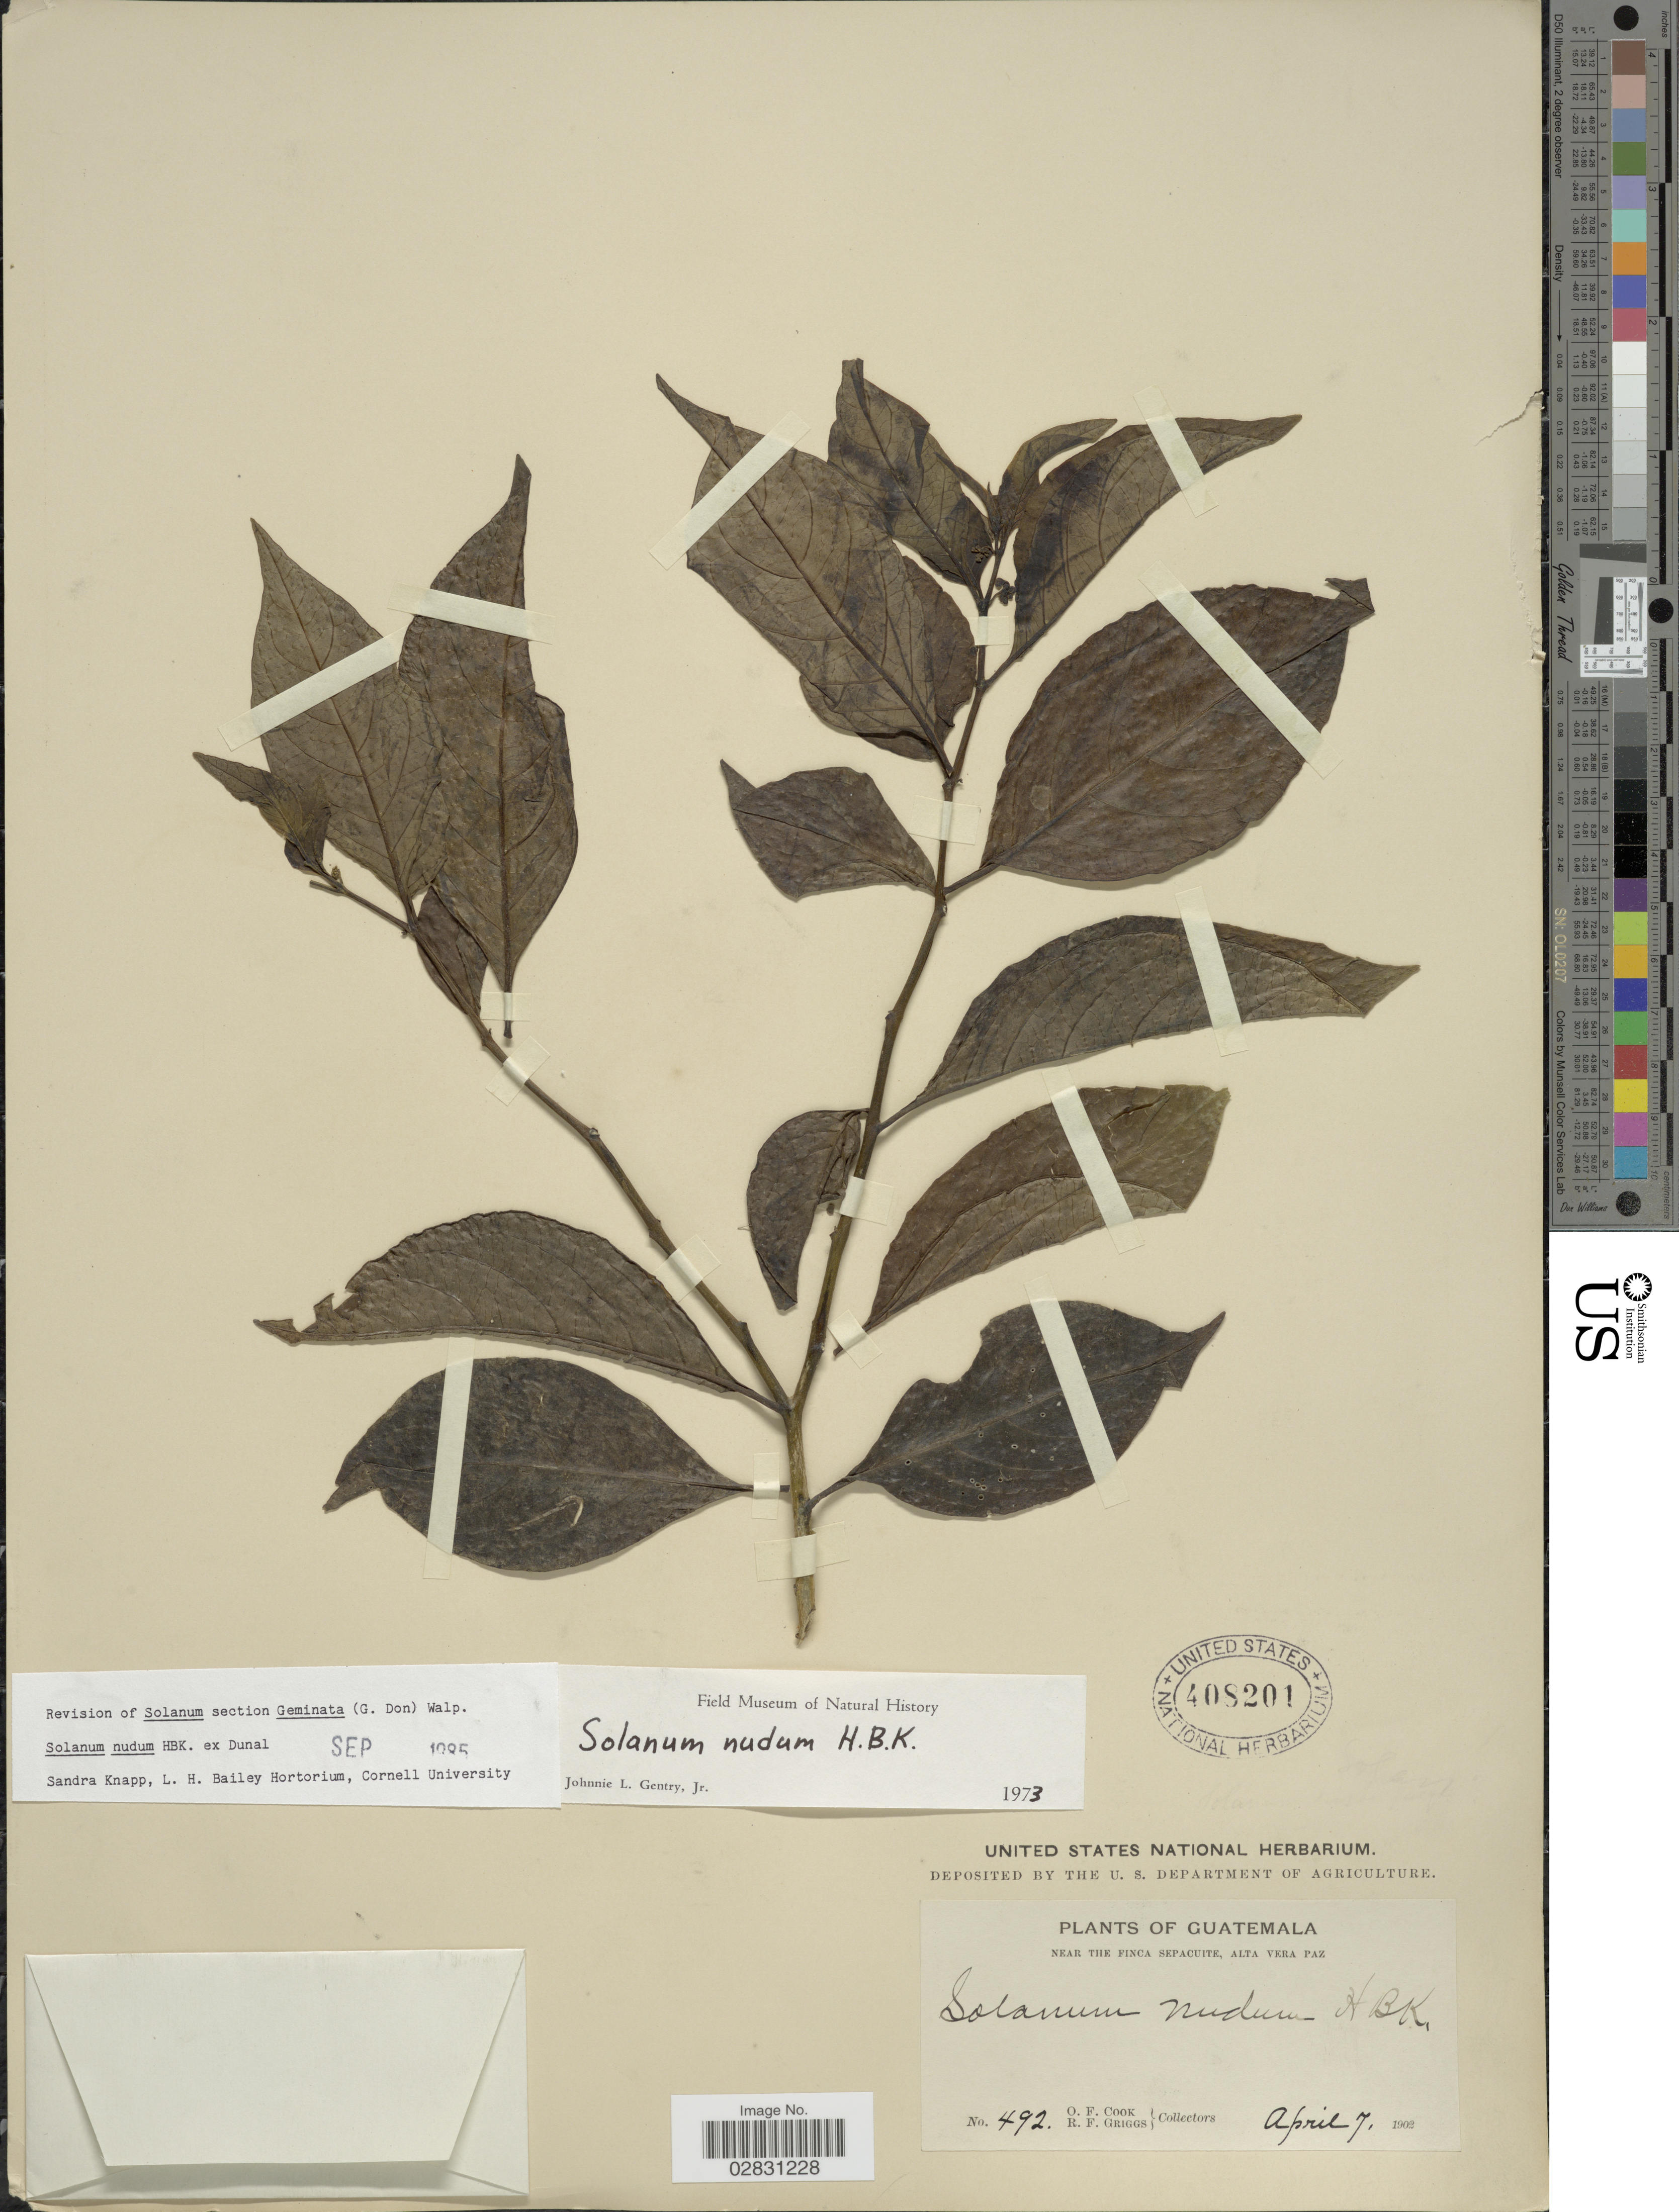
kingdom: Plantae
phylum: Tracheophyta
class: Magnoliopsida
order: Solanales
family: Solanaceae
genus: Solanum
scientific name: Solanum nudum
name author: Humb. & Bonpl. ex Dunal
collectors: O. F. Cook & R. F. Griggs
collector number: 492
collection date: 1902-04-07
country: Guatemala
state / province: Alta Verapaz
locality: Near the Finca Sepacuite, Alta Vera Paz.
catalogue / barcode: US 409201